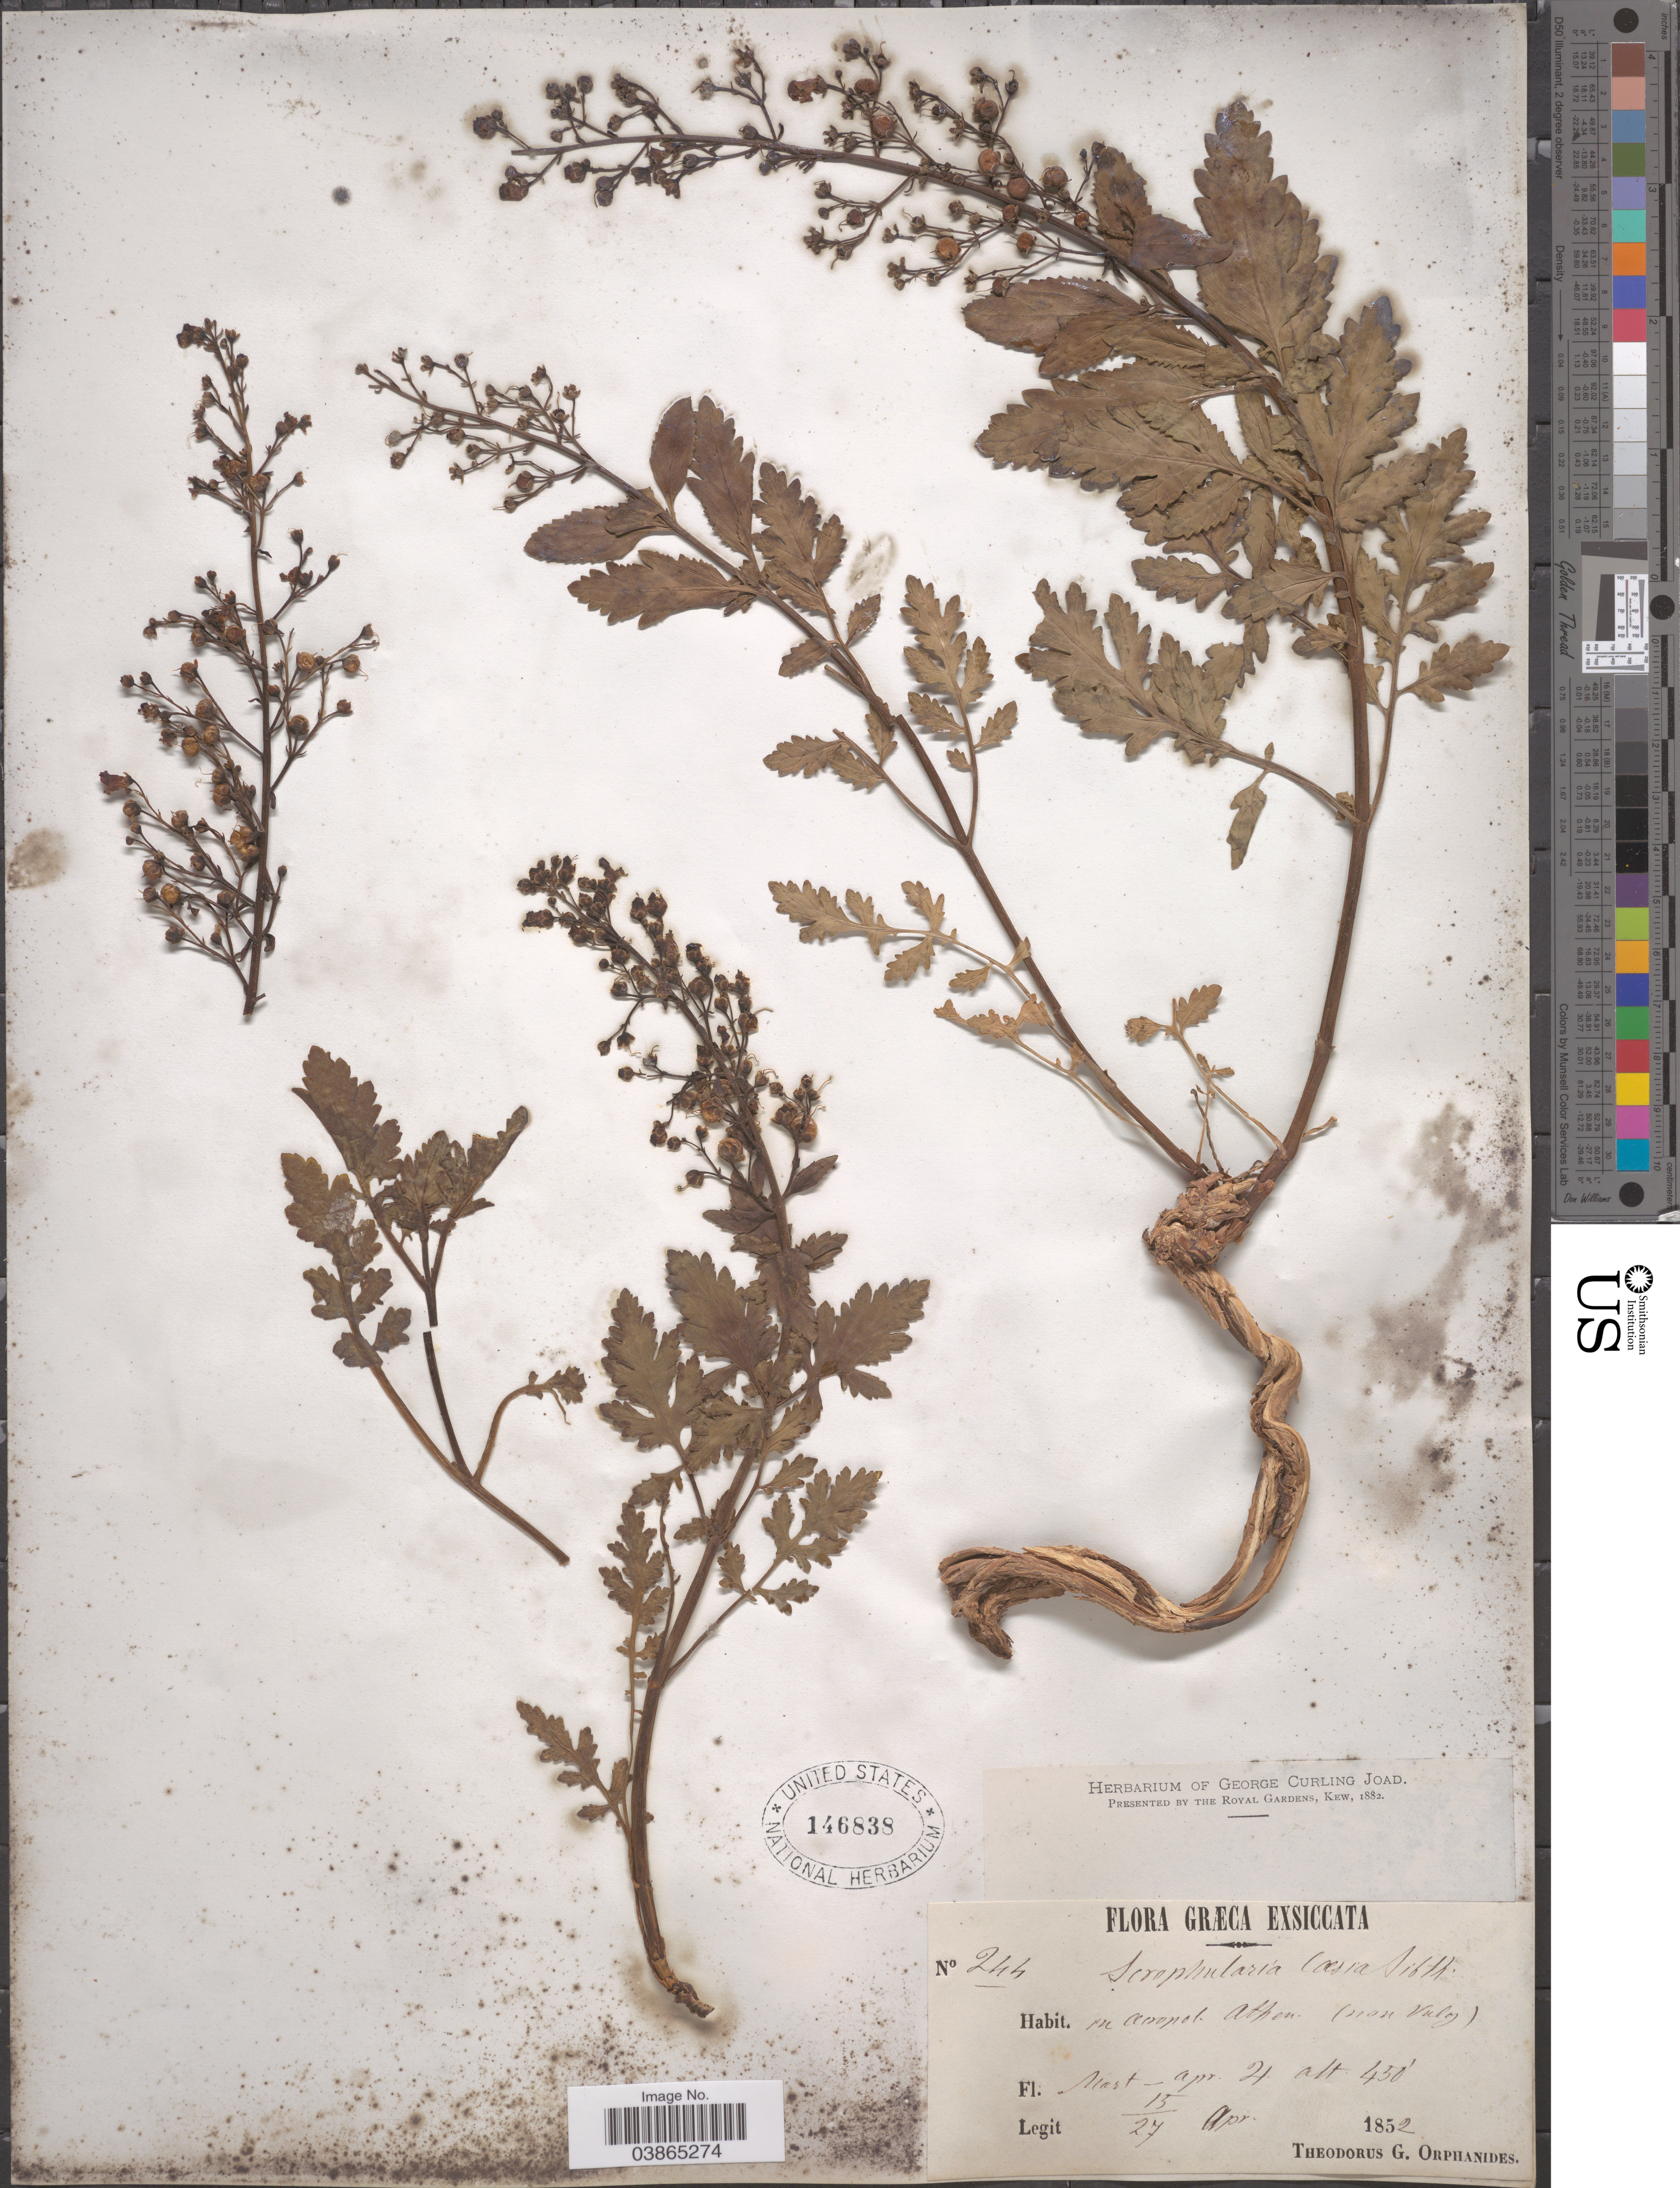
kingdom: Plantae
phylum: Tracheophyta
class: Magnoliopsida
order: Lamiales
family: Scrophulariaceae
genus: Scrophularia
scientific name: Scrophularia caesia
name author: Sm.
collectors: T. G. Orphanides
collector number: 244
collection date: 1852-04-15/1852-04-27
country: Greece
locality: Græca. In acropol Athen (non vulg).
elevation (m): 137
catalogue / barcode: US 146838